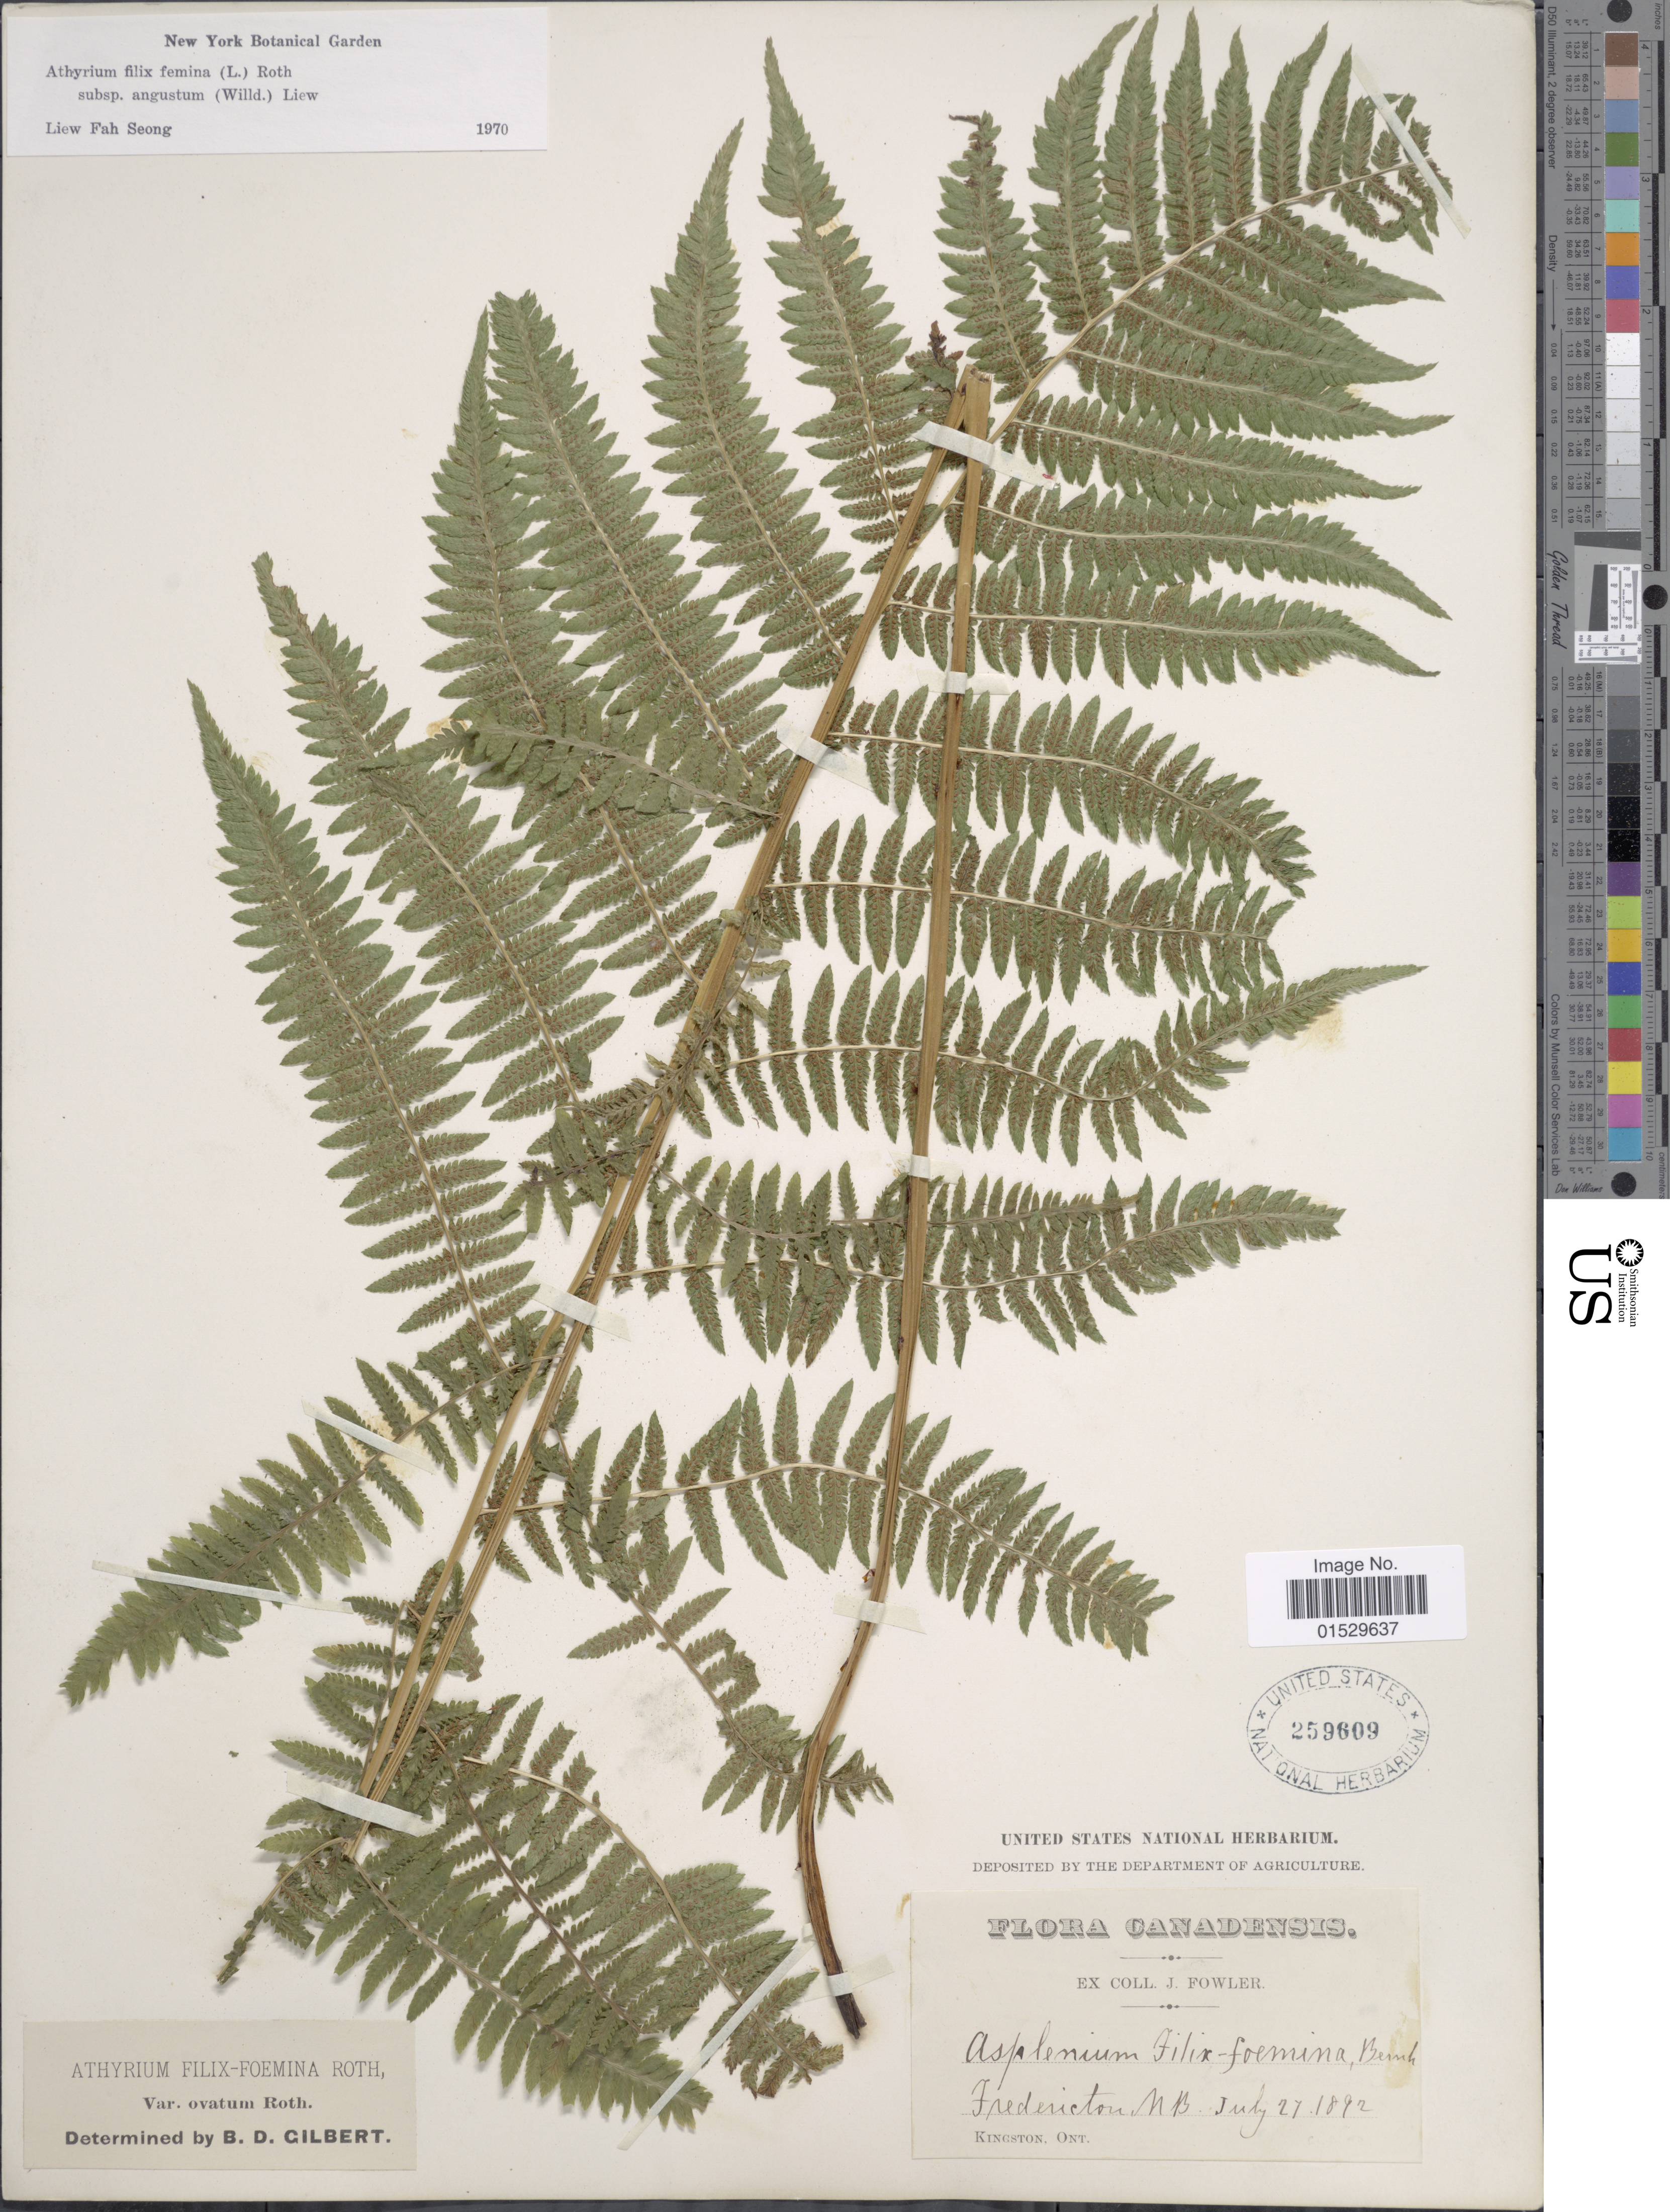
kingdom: Plantae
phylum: Tracheophyta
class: Polypodiopsida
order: Polypodiales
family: Athyriaceae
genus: Athyrium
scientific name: Athyrium filix-femina subsp. angustatum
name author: (Willd.) R.T. Clausen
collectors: J. P. Fowler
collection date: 1892-07-27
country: Canada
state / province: Ontario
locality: Canadensis, Fredericton NB, Kingston, Ont.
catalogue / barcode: US 259609